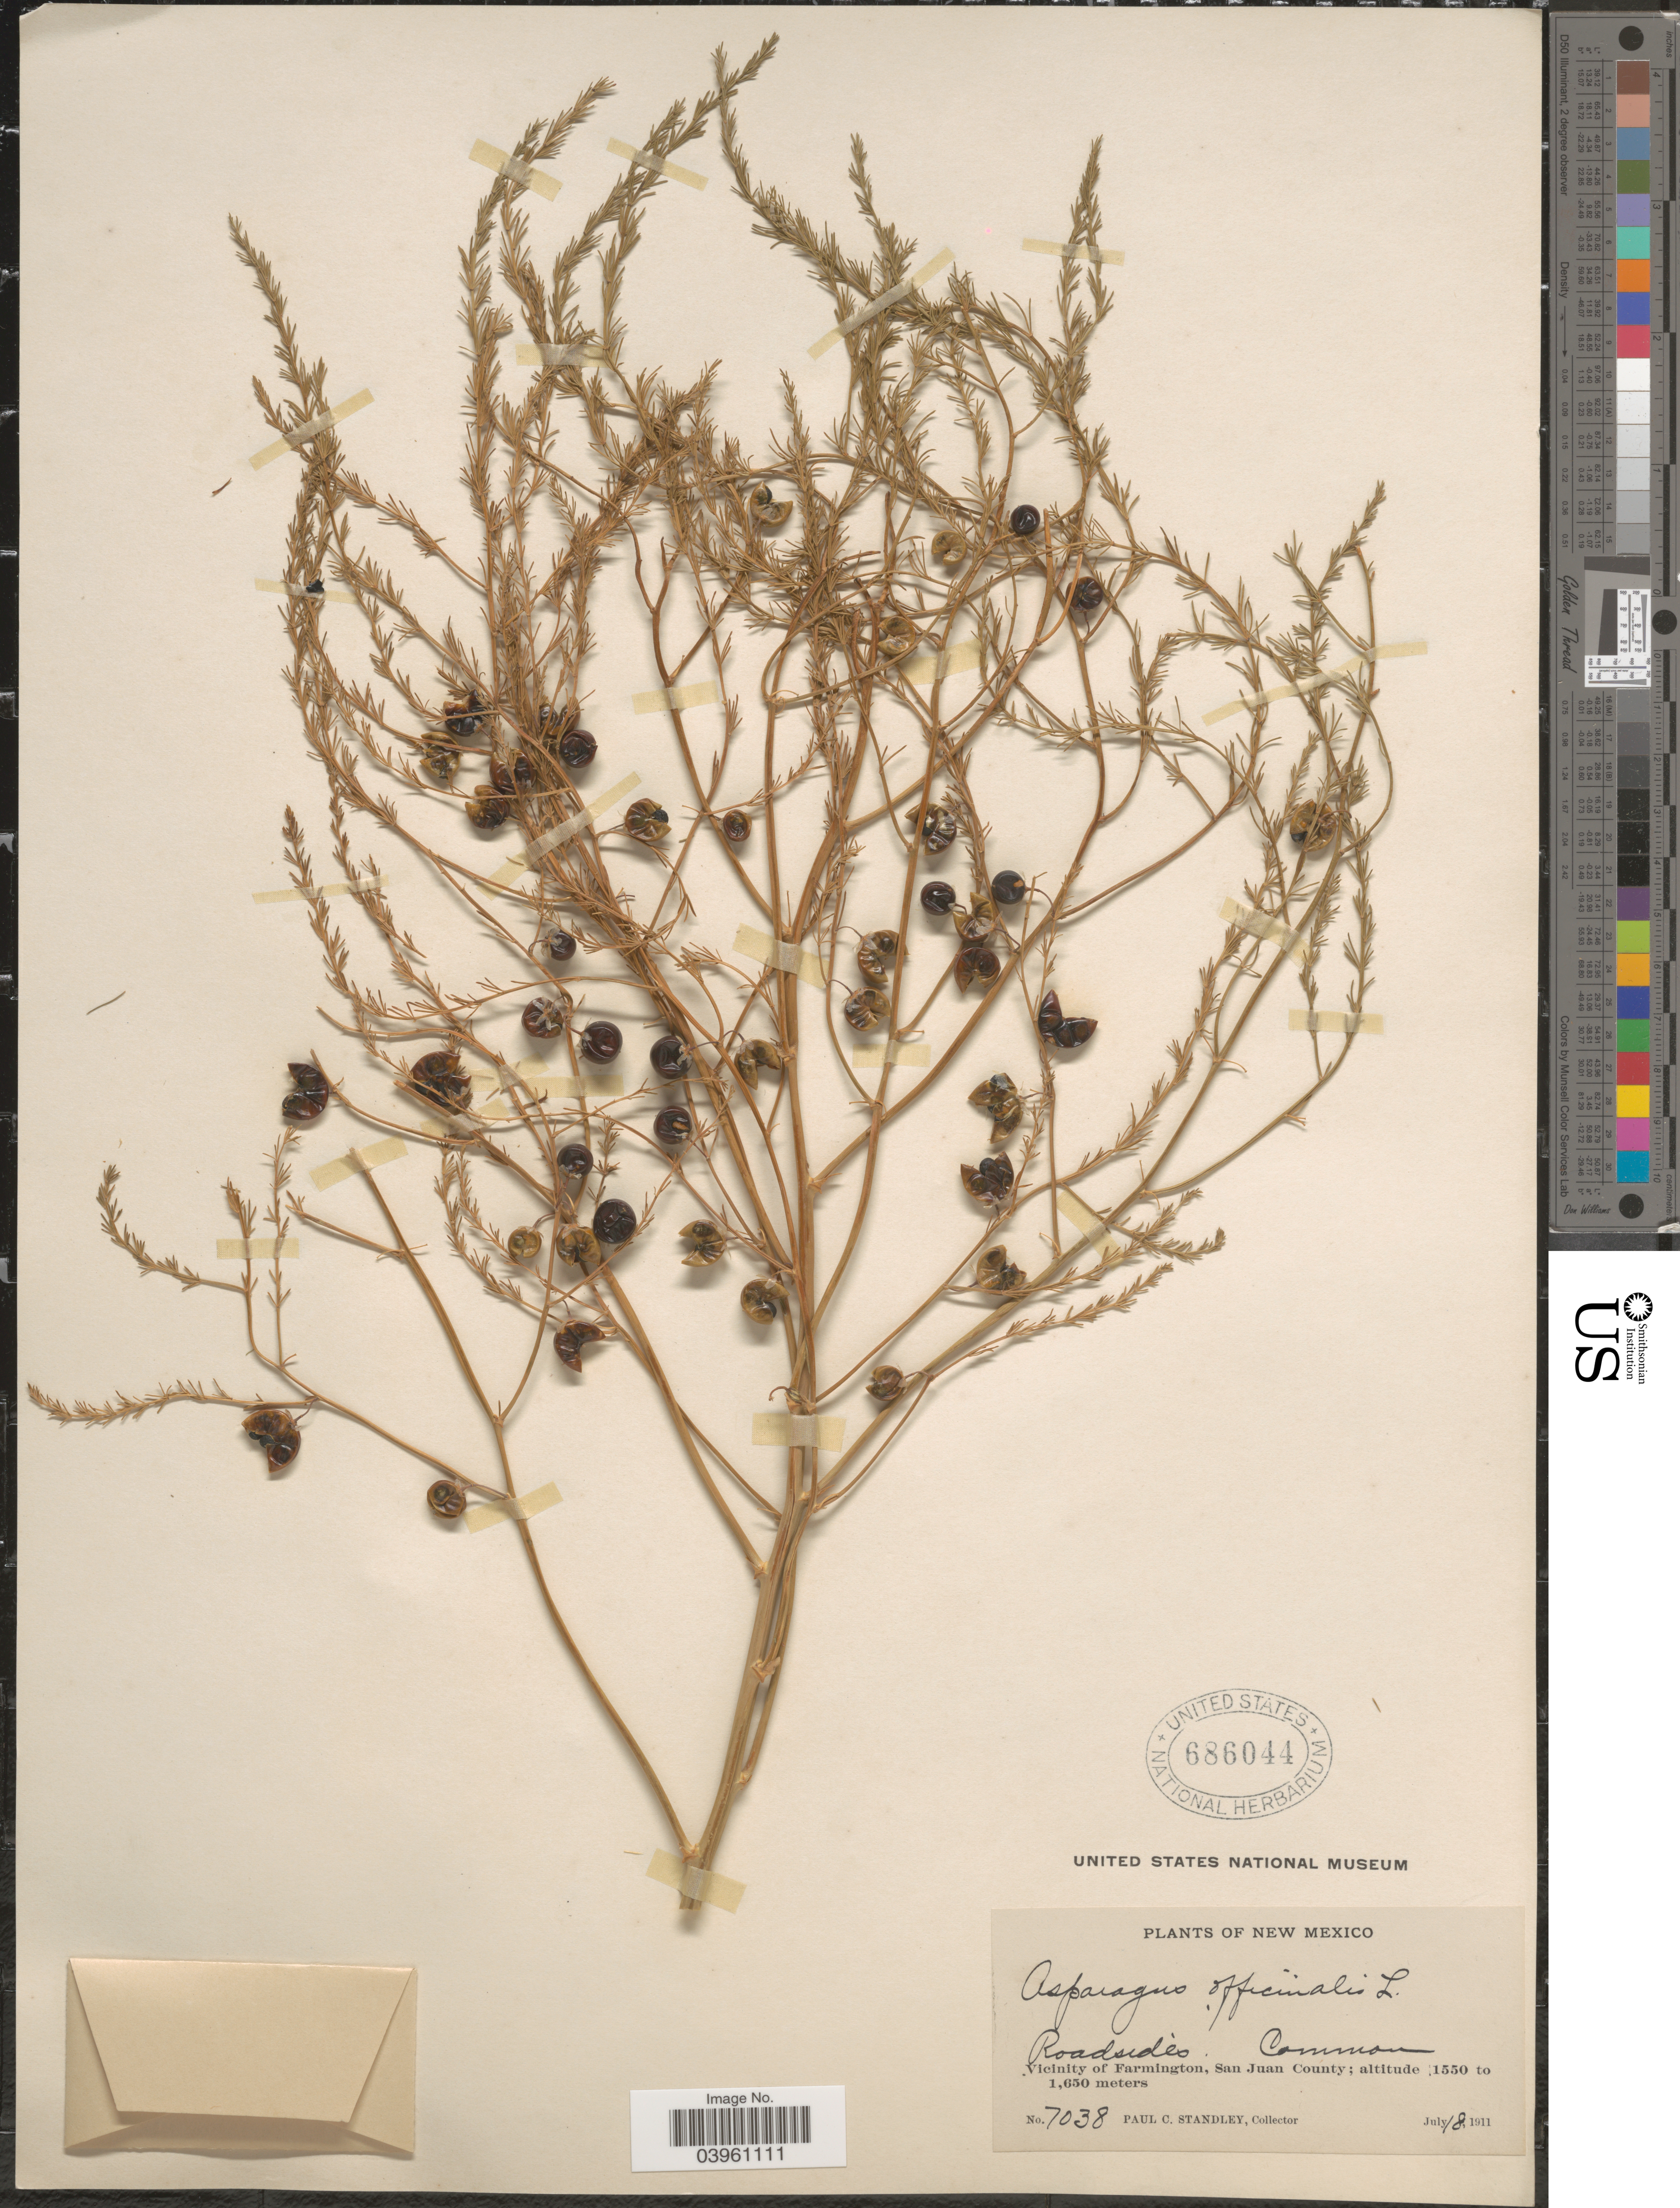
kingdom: Plantae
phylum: Tracheophyta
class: Liliopsida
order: Asparagales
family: Asparagaceae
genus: Asparagus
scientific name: Asparagus officinalis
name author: L.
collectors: P. C. Standley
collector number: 7038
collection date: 1911-07-18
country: United States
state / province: New Mexico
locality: Vicinity of Farmington, San Juan County.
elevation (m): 1550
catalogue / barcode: US 686044